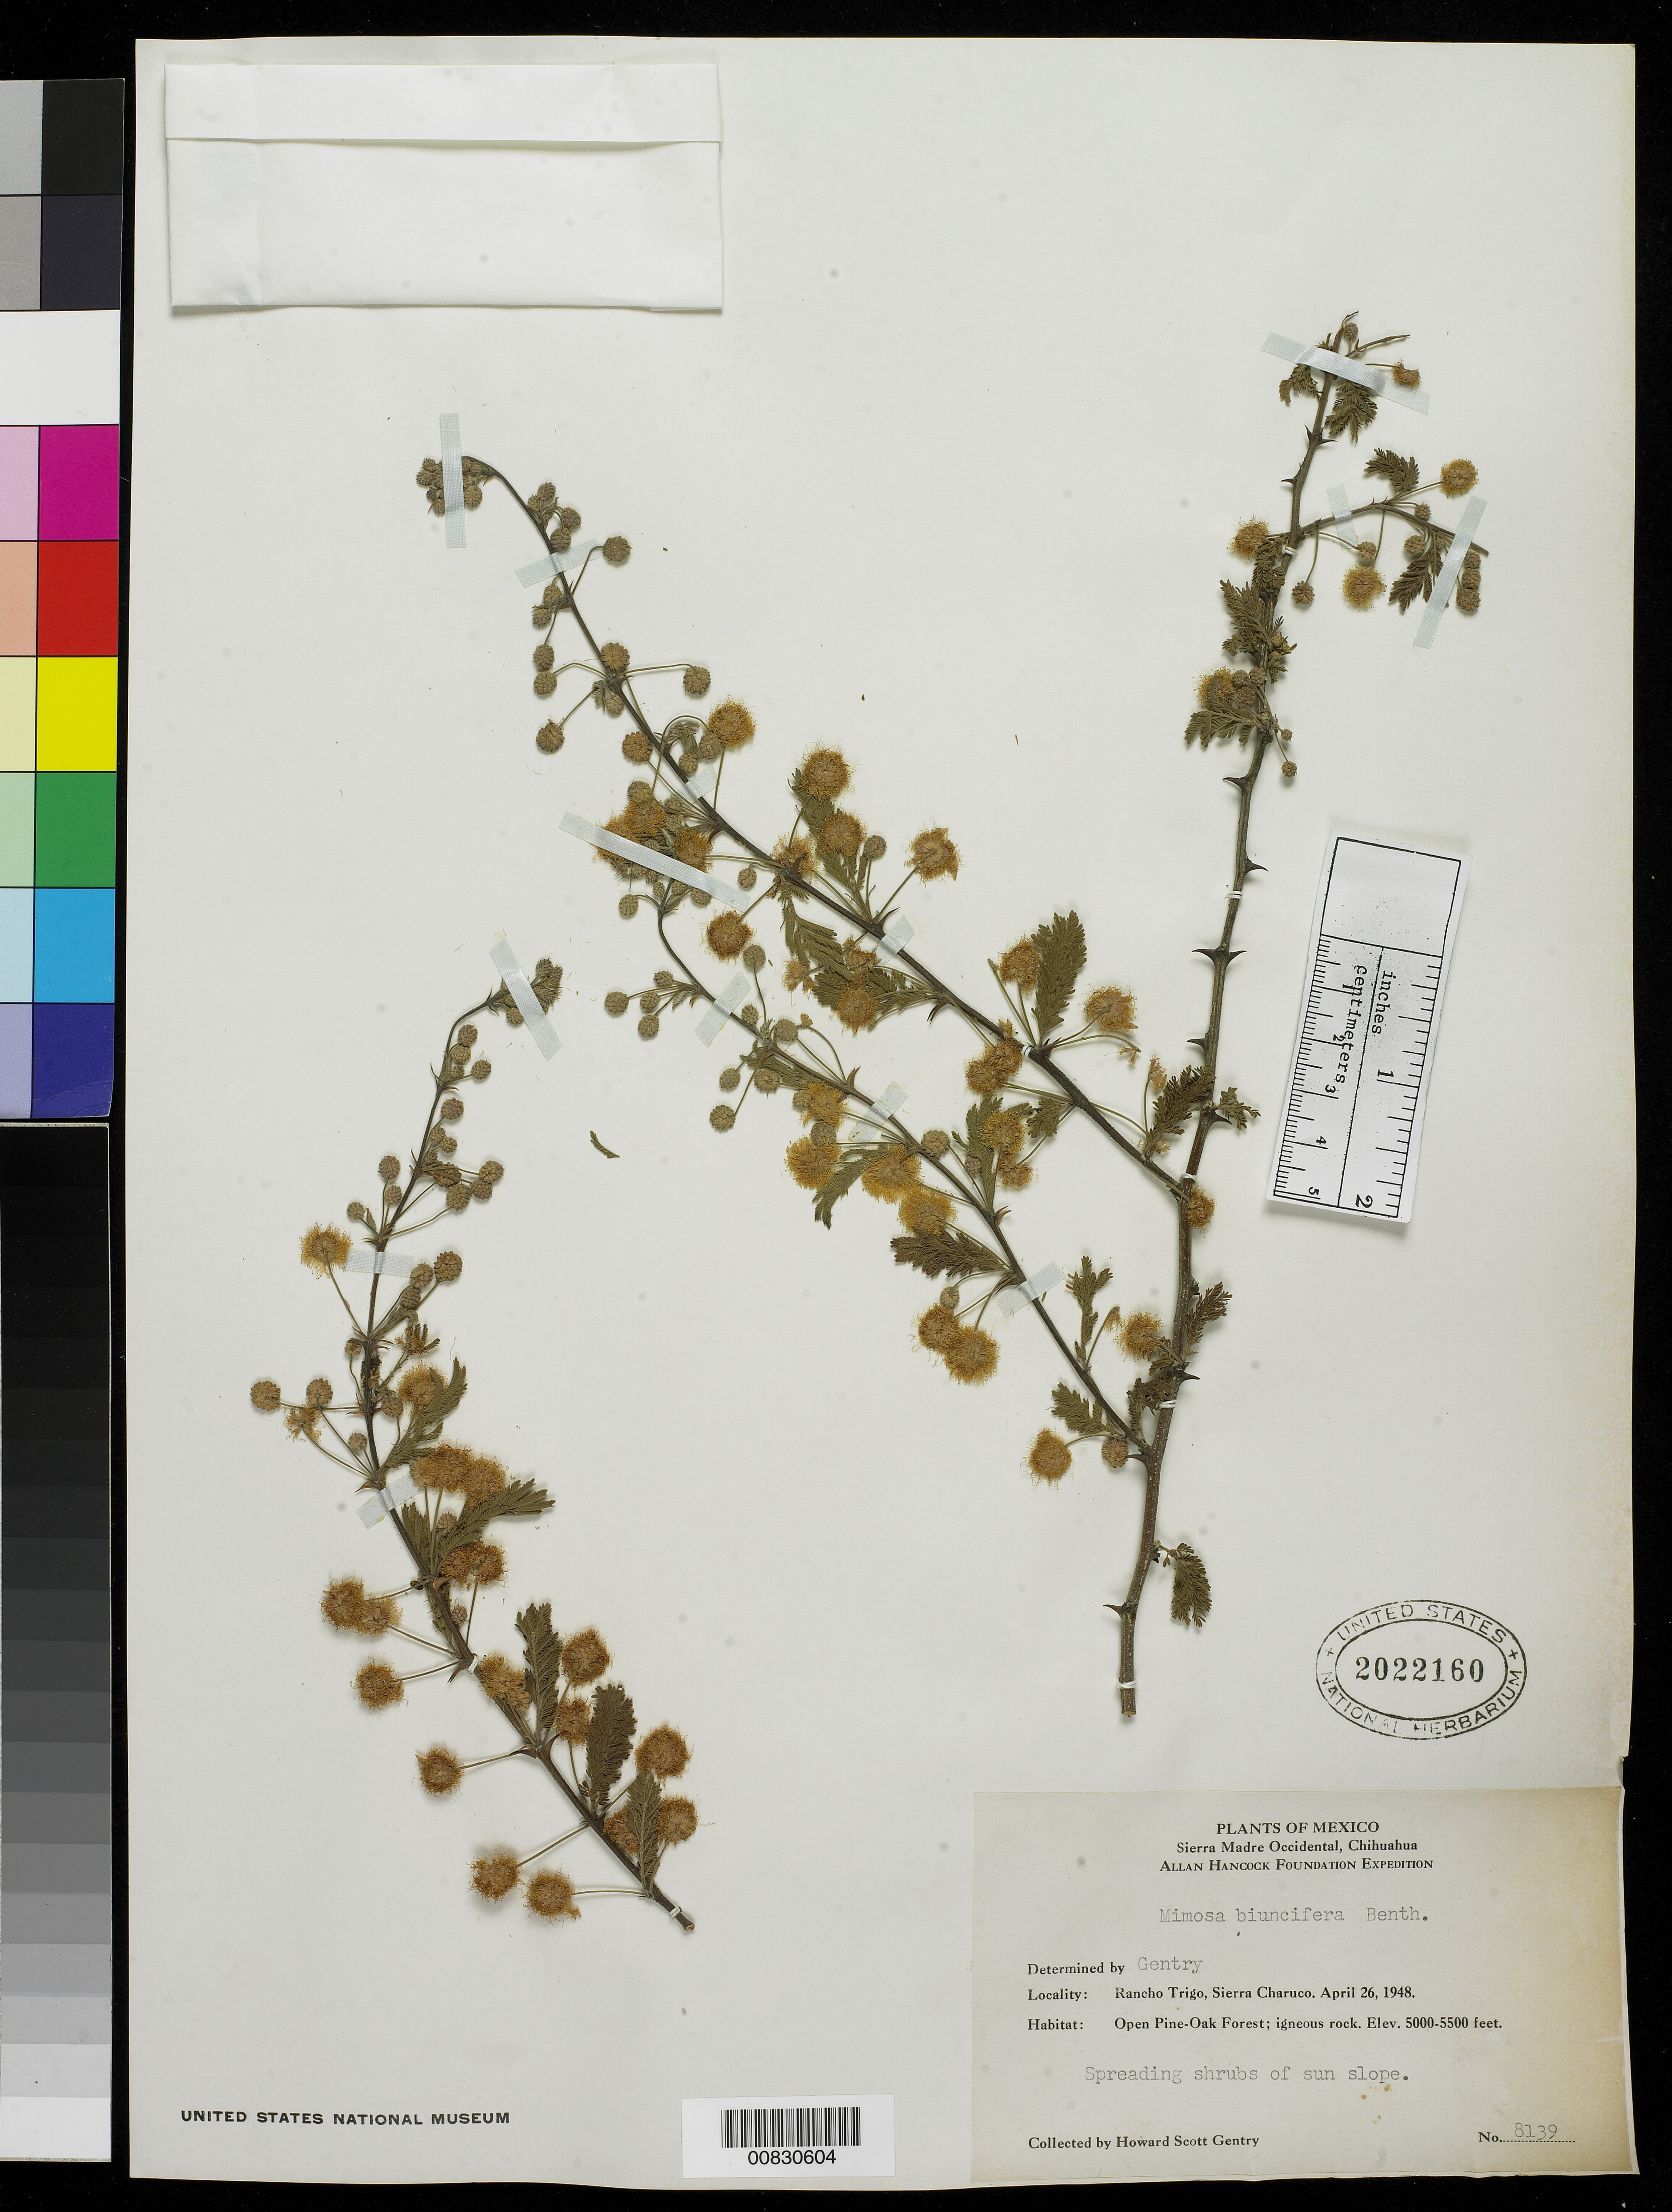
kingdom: Plantae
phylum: Tracheophyta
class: Magnoliopsida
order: Fabales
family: Fabaceae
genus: Mimosa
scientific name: Mimosa biuncifera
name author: Benth.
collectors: H. S. Gentry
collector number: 8139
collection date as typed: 26 Apr 1948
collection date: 1948-04-26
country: Mexico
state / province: Chihuahua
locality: Rancho Trigo, Sierra Charuco, Chihuahua.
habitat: Open Pine-Oak Forest; igneous rock.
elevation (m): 1524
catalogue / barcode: US 2022160